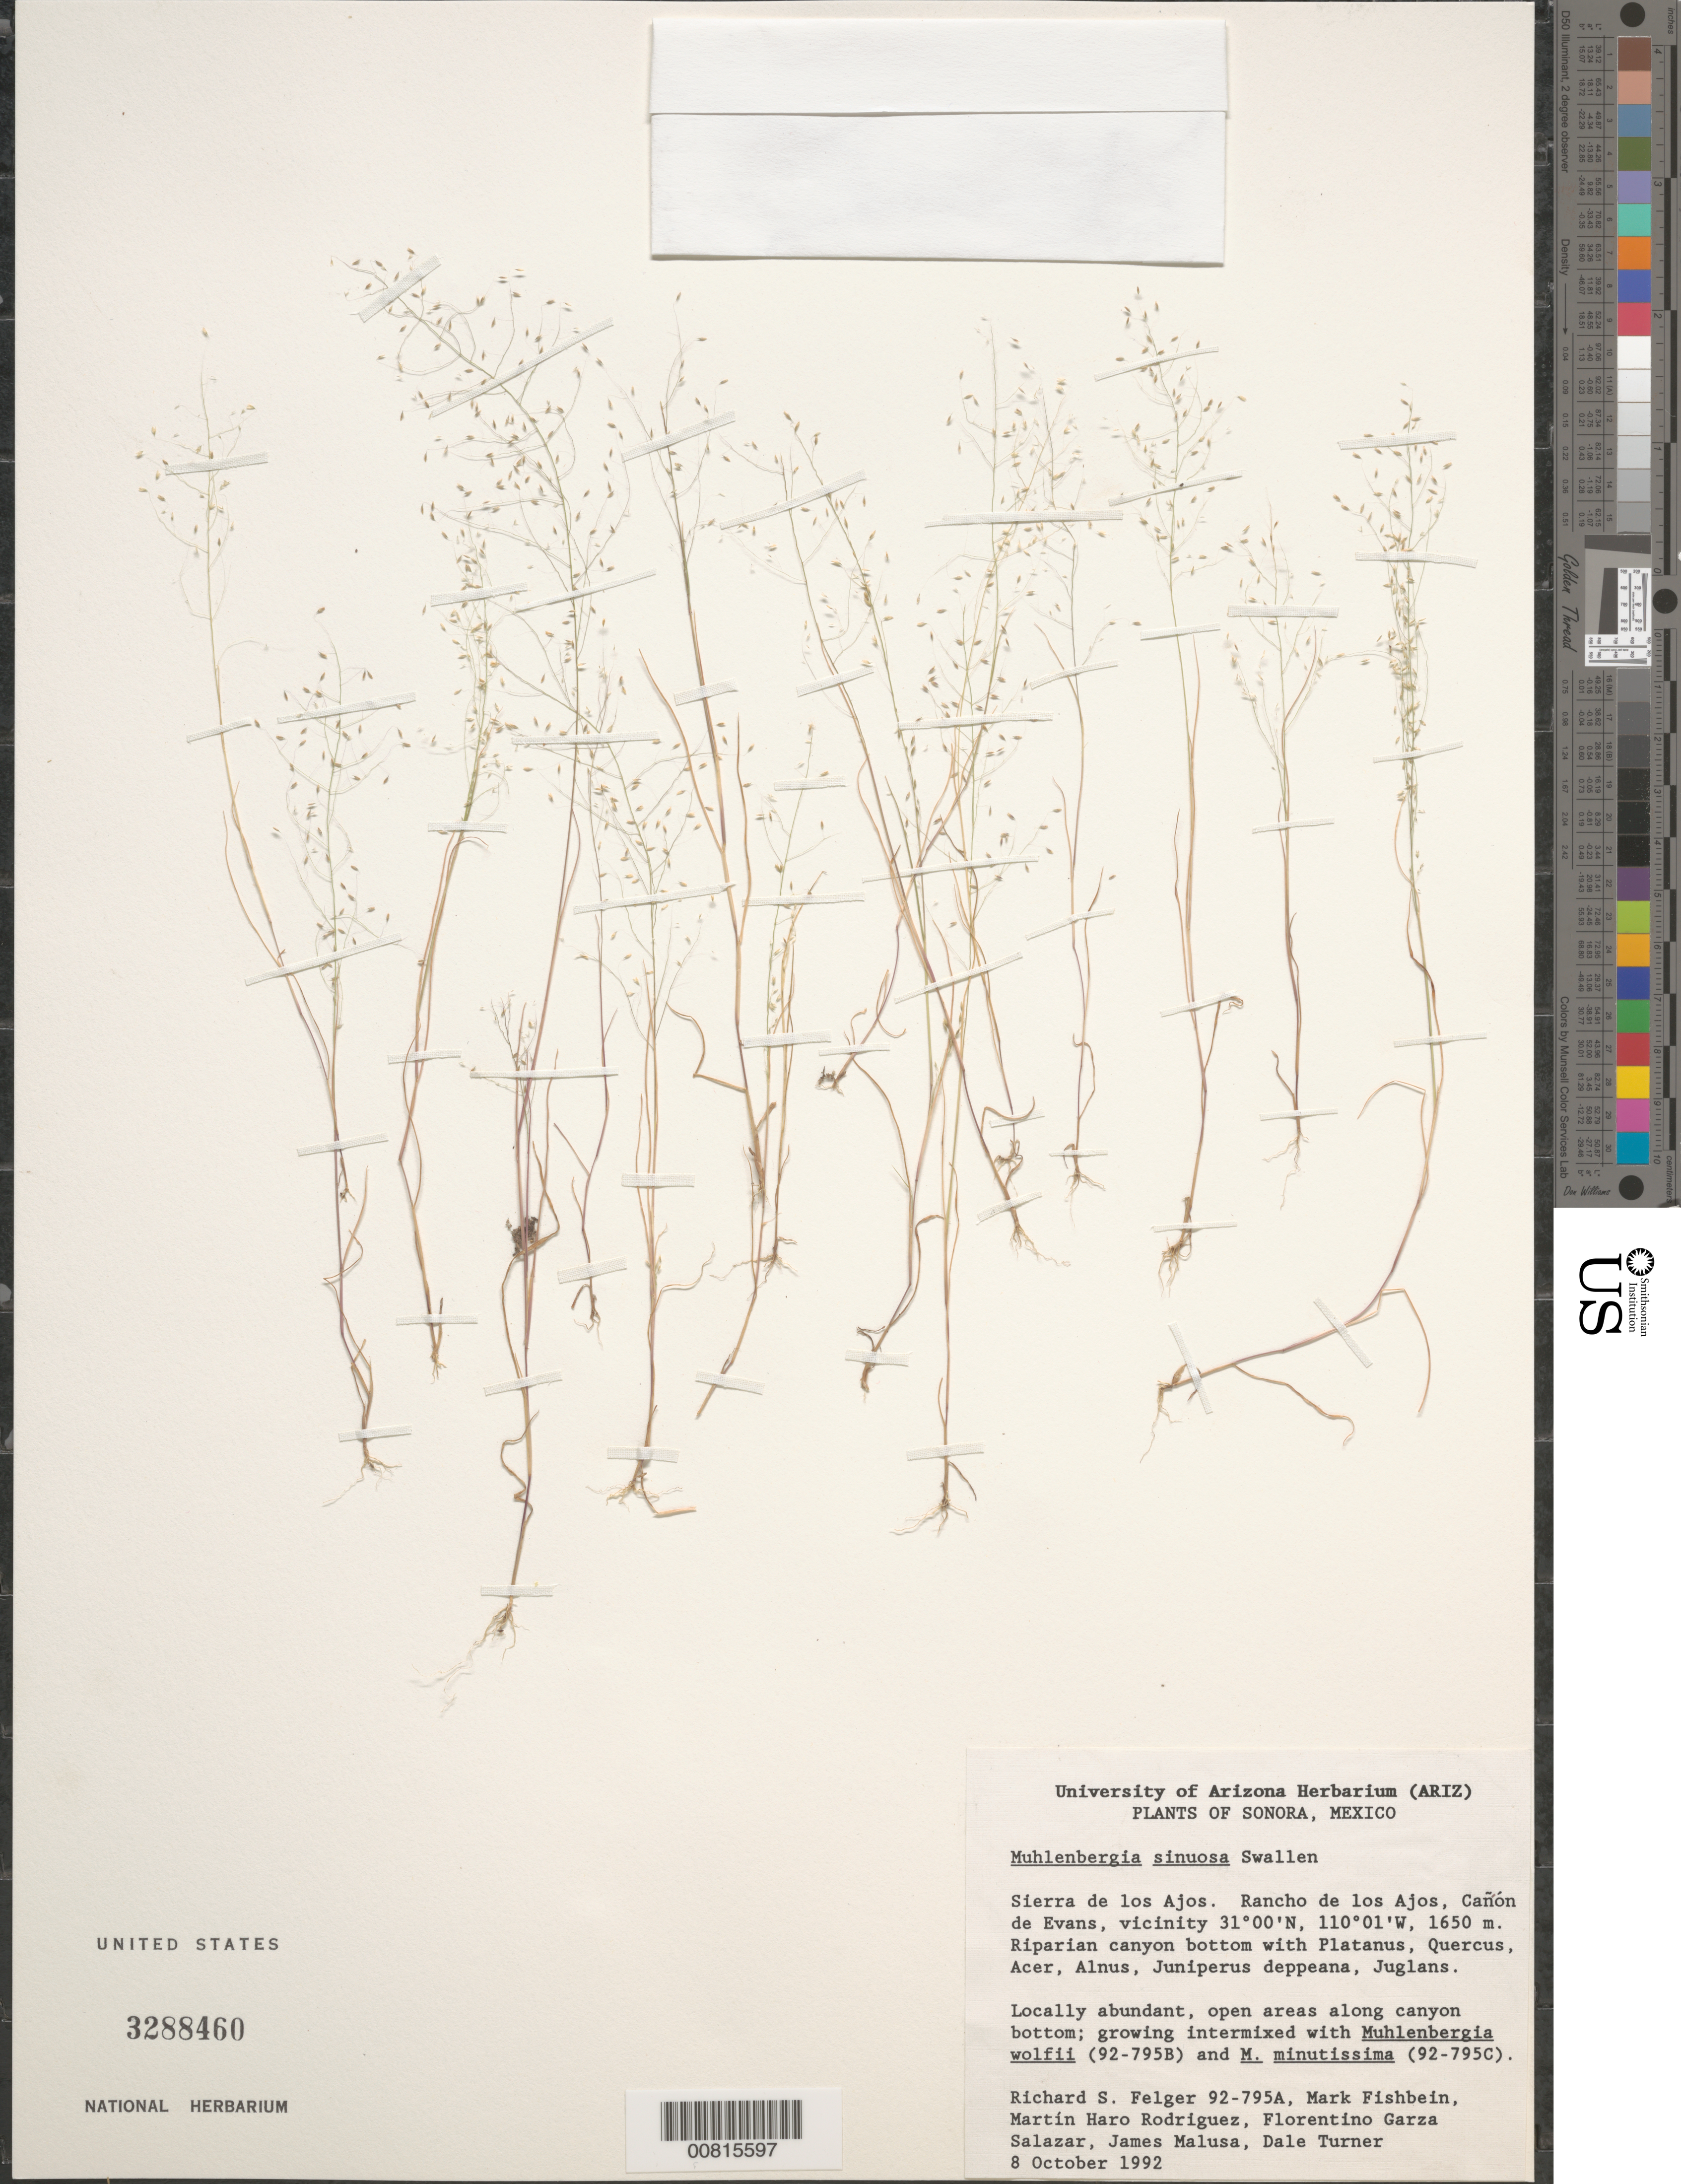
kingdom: Plantae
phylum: Tracheophyta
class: Liliopsida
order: Poales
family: Poaceae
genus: Muhlenbergia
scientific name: Muhlenbergia sinuosa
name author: Swallen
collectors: R. S. Felger & et al.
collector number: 92-795A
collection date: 1992-10-08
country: Mexico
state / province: Sonora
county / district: Cananea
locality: Sierra de los Ajos, Rancho de los Ajos, Canion de Evans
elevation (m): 1650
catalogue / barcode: US 3288460